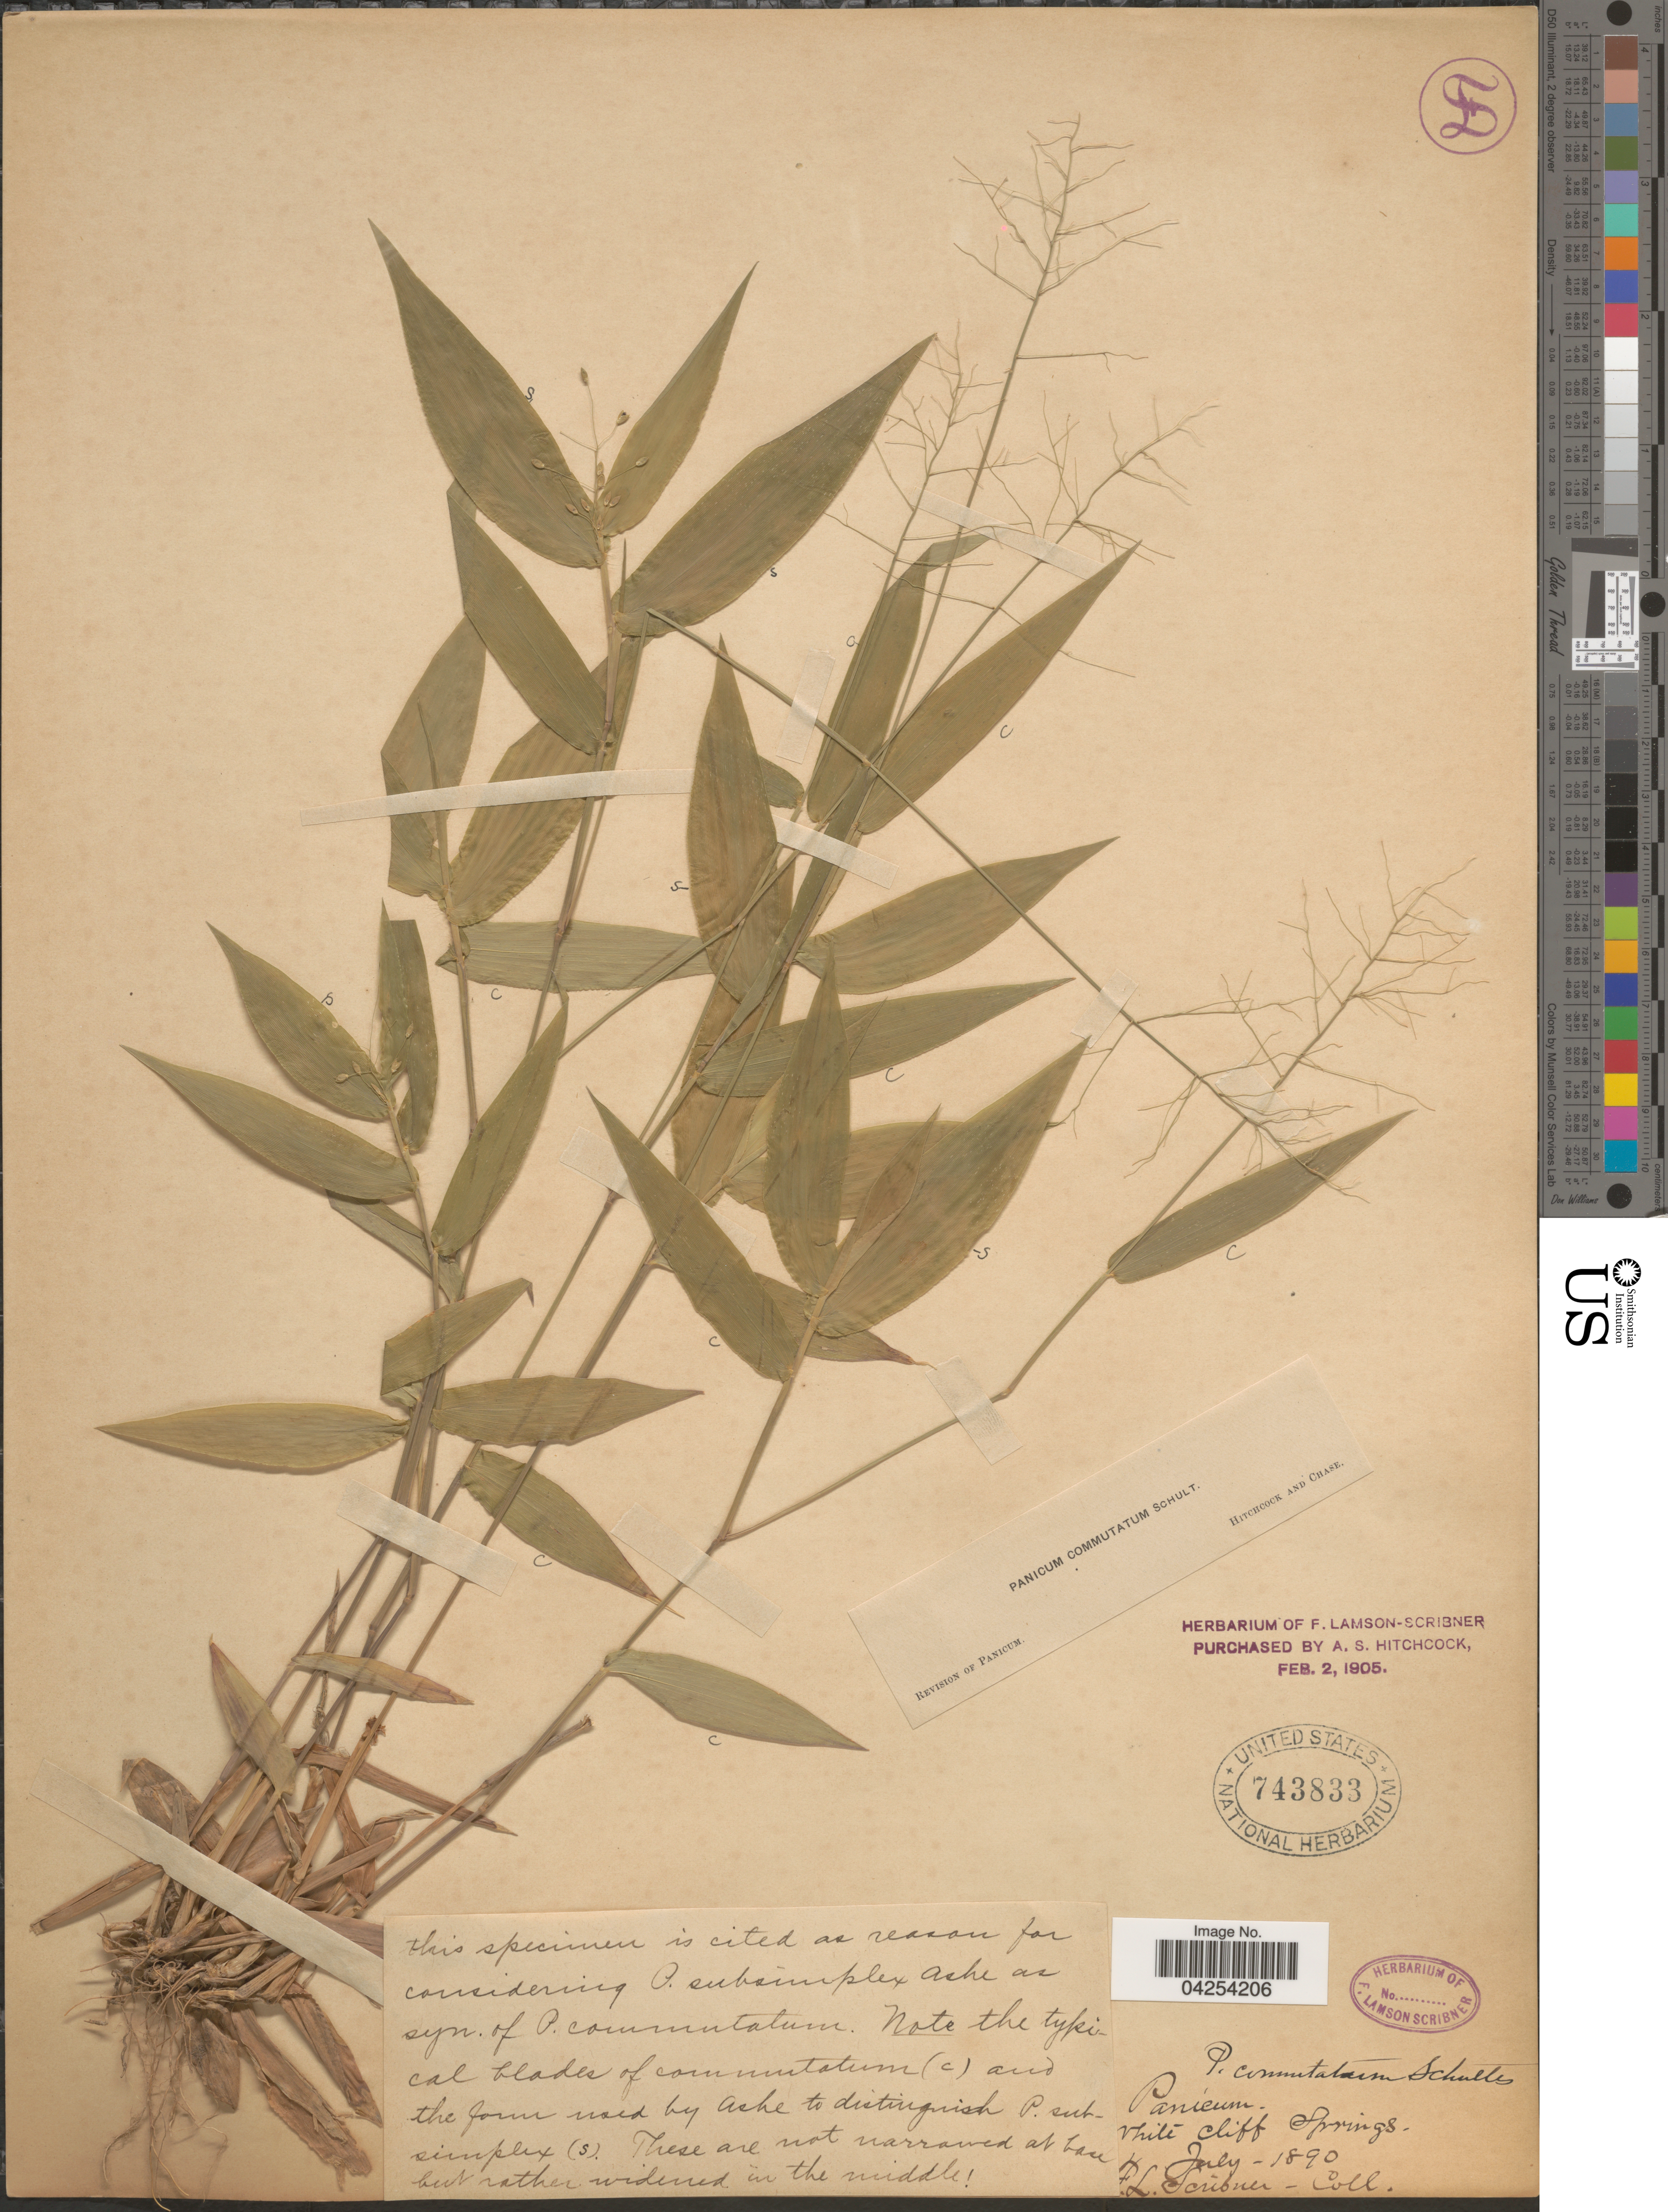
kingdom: Plantae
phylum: Tracheophyta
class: Liliopsida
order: Poales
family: Poaceae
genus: Dichanthelium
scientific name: Dichanthelium commutatum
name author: (Schult.) Gould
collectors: F. L. Scribner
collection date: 1890-07-04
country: United States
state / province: Tennessee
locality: White Cliff Springs.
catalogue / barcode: US 743833